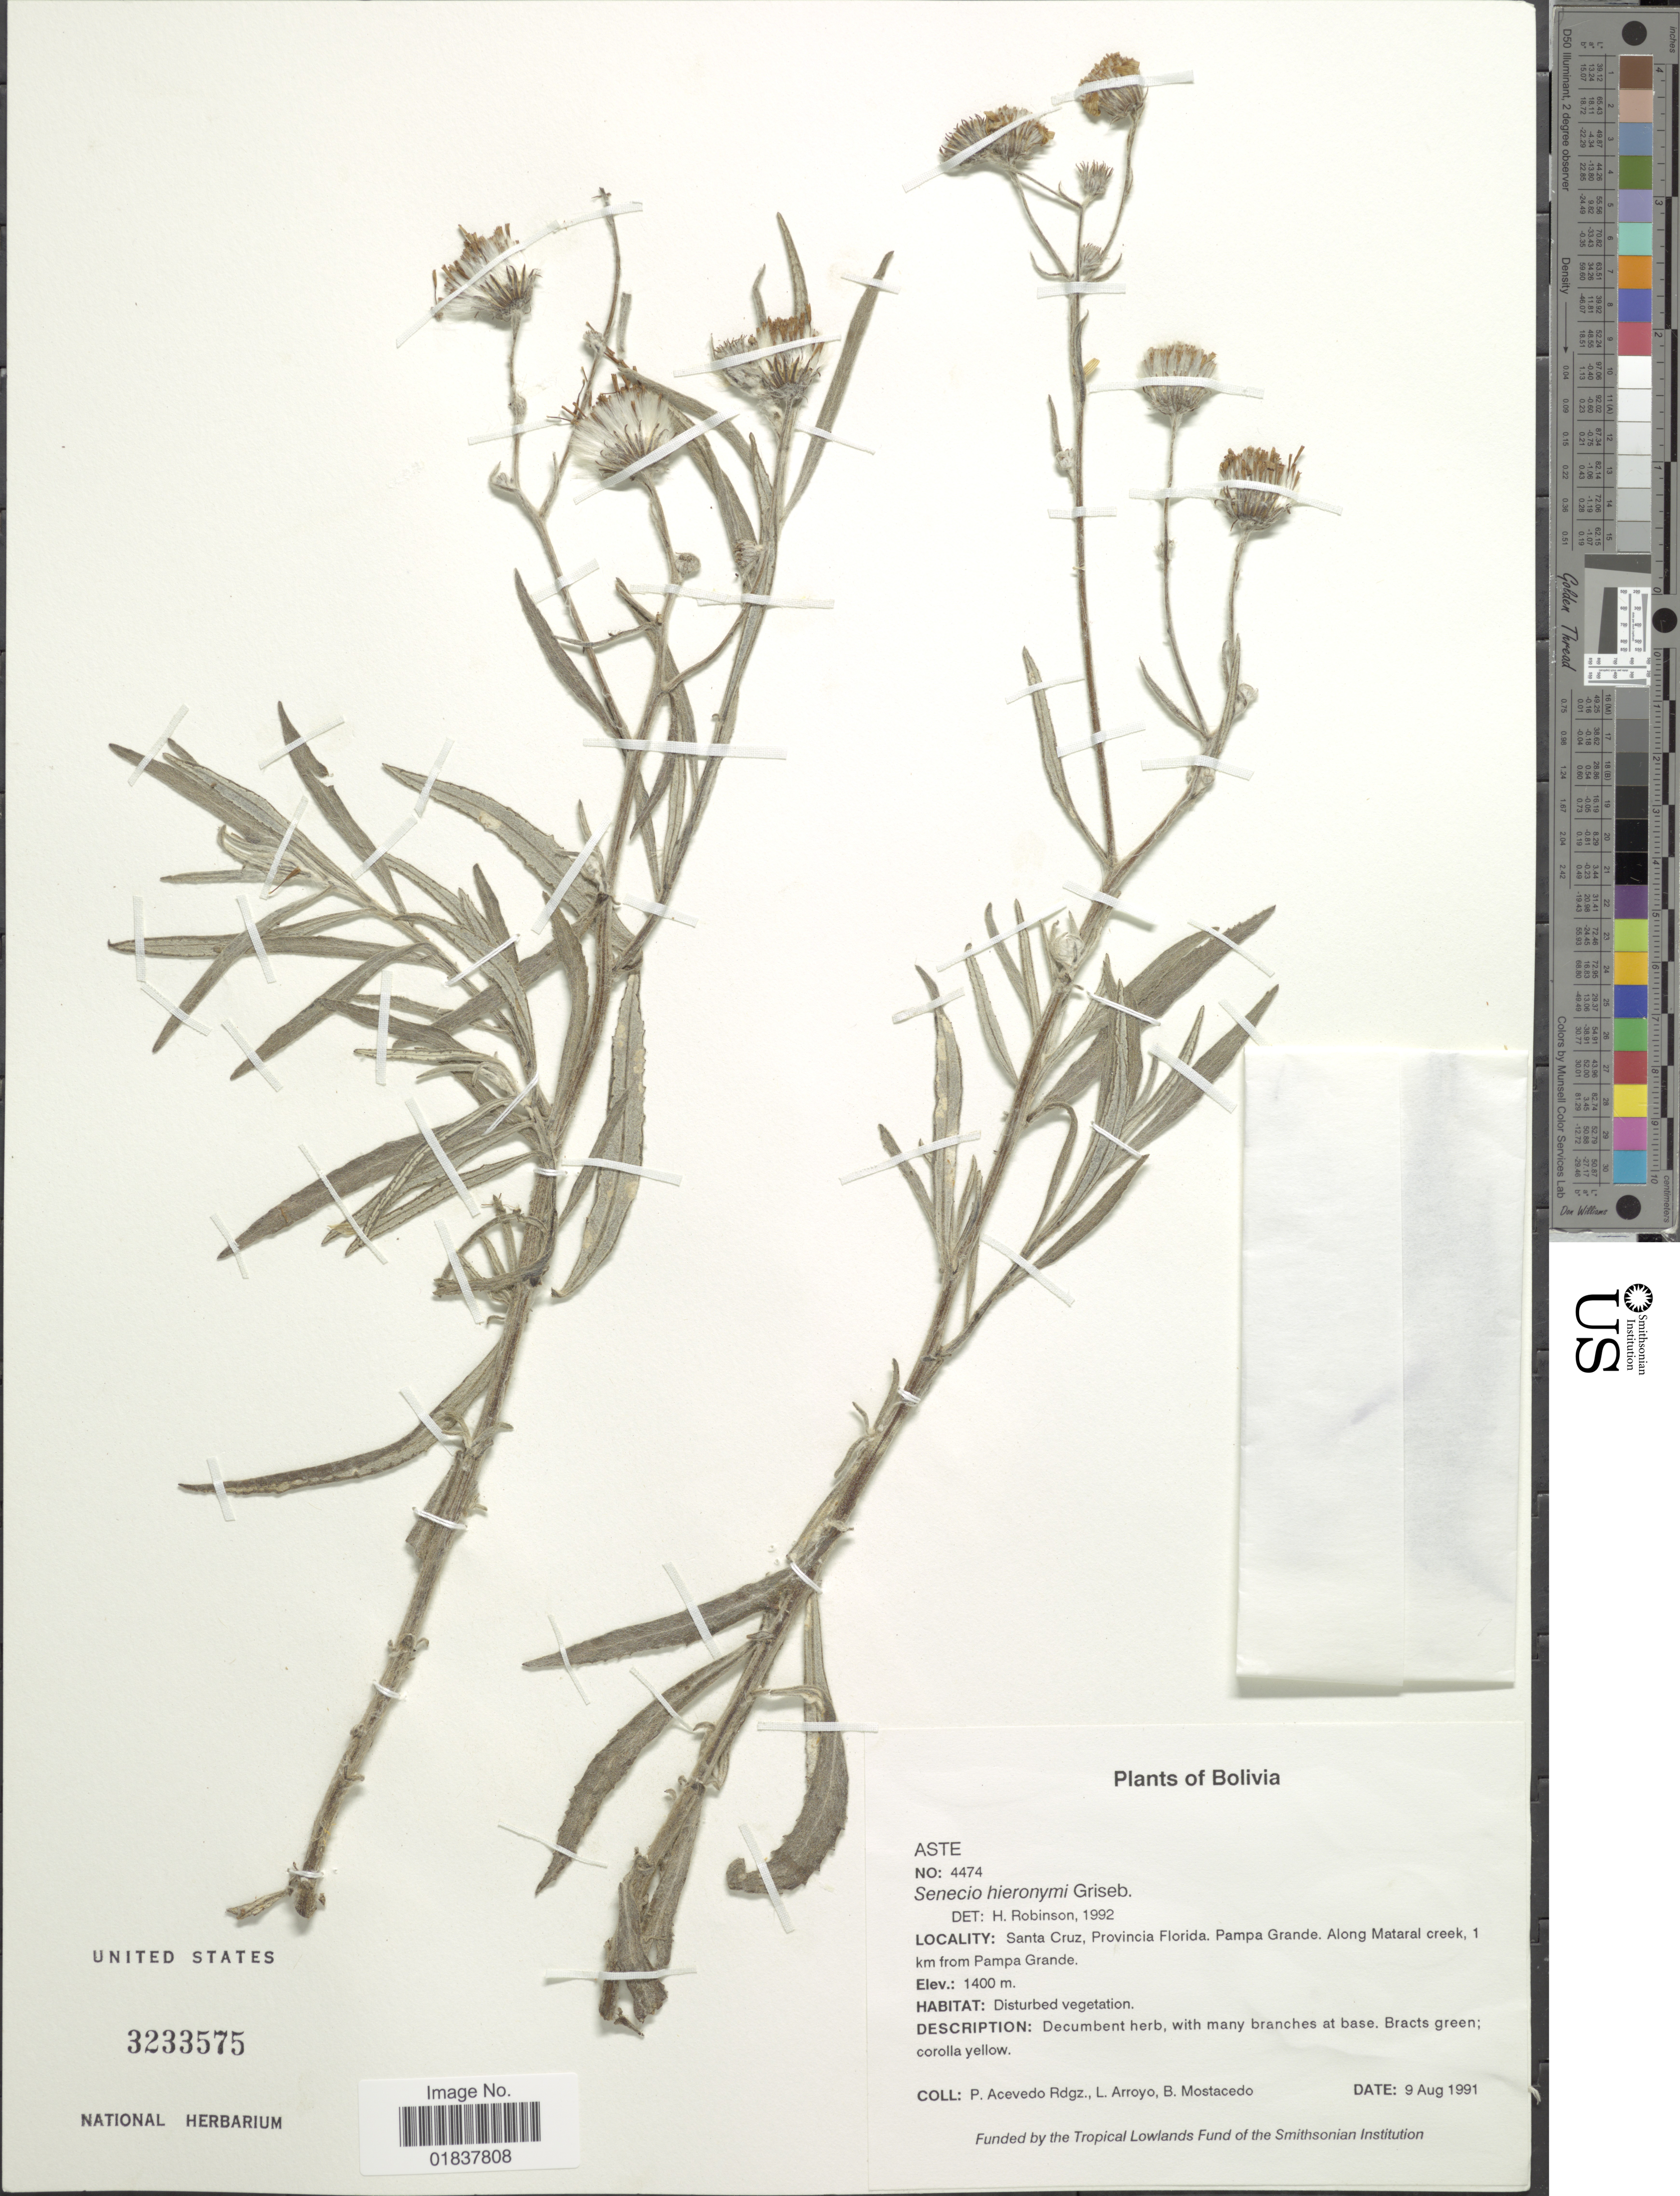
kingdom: Plantae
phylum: Tracheophyta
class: Magnoliopsida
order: Asterales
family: Asteraceae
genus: Senecio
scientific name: Senecio grisebachii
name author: Baker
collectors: P. Acevedo-Rodr., L. Arroyo & B. Mostacedo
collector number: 4474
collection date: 1991-08-09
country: Bolivia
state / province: Santa Cruz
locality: Provincia Florida, Pampa Grande, along Mataral creek, 1 km from Pampa Grande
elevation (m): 1400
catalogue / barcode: US 3233575